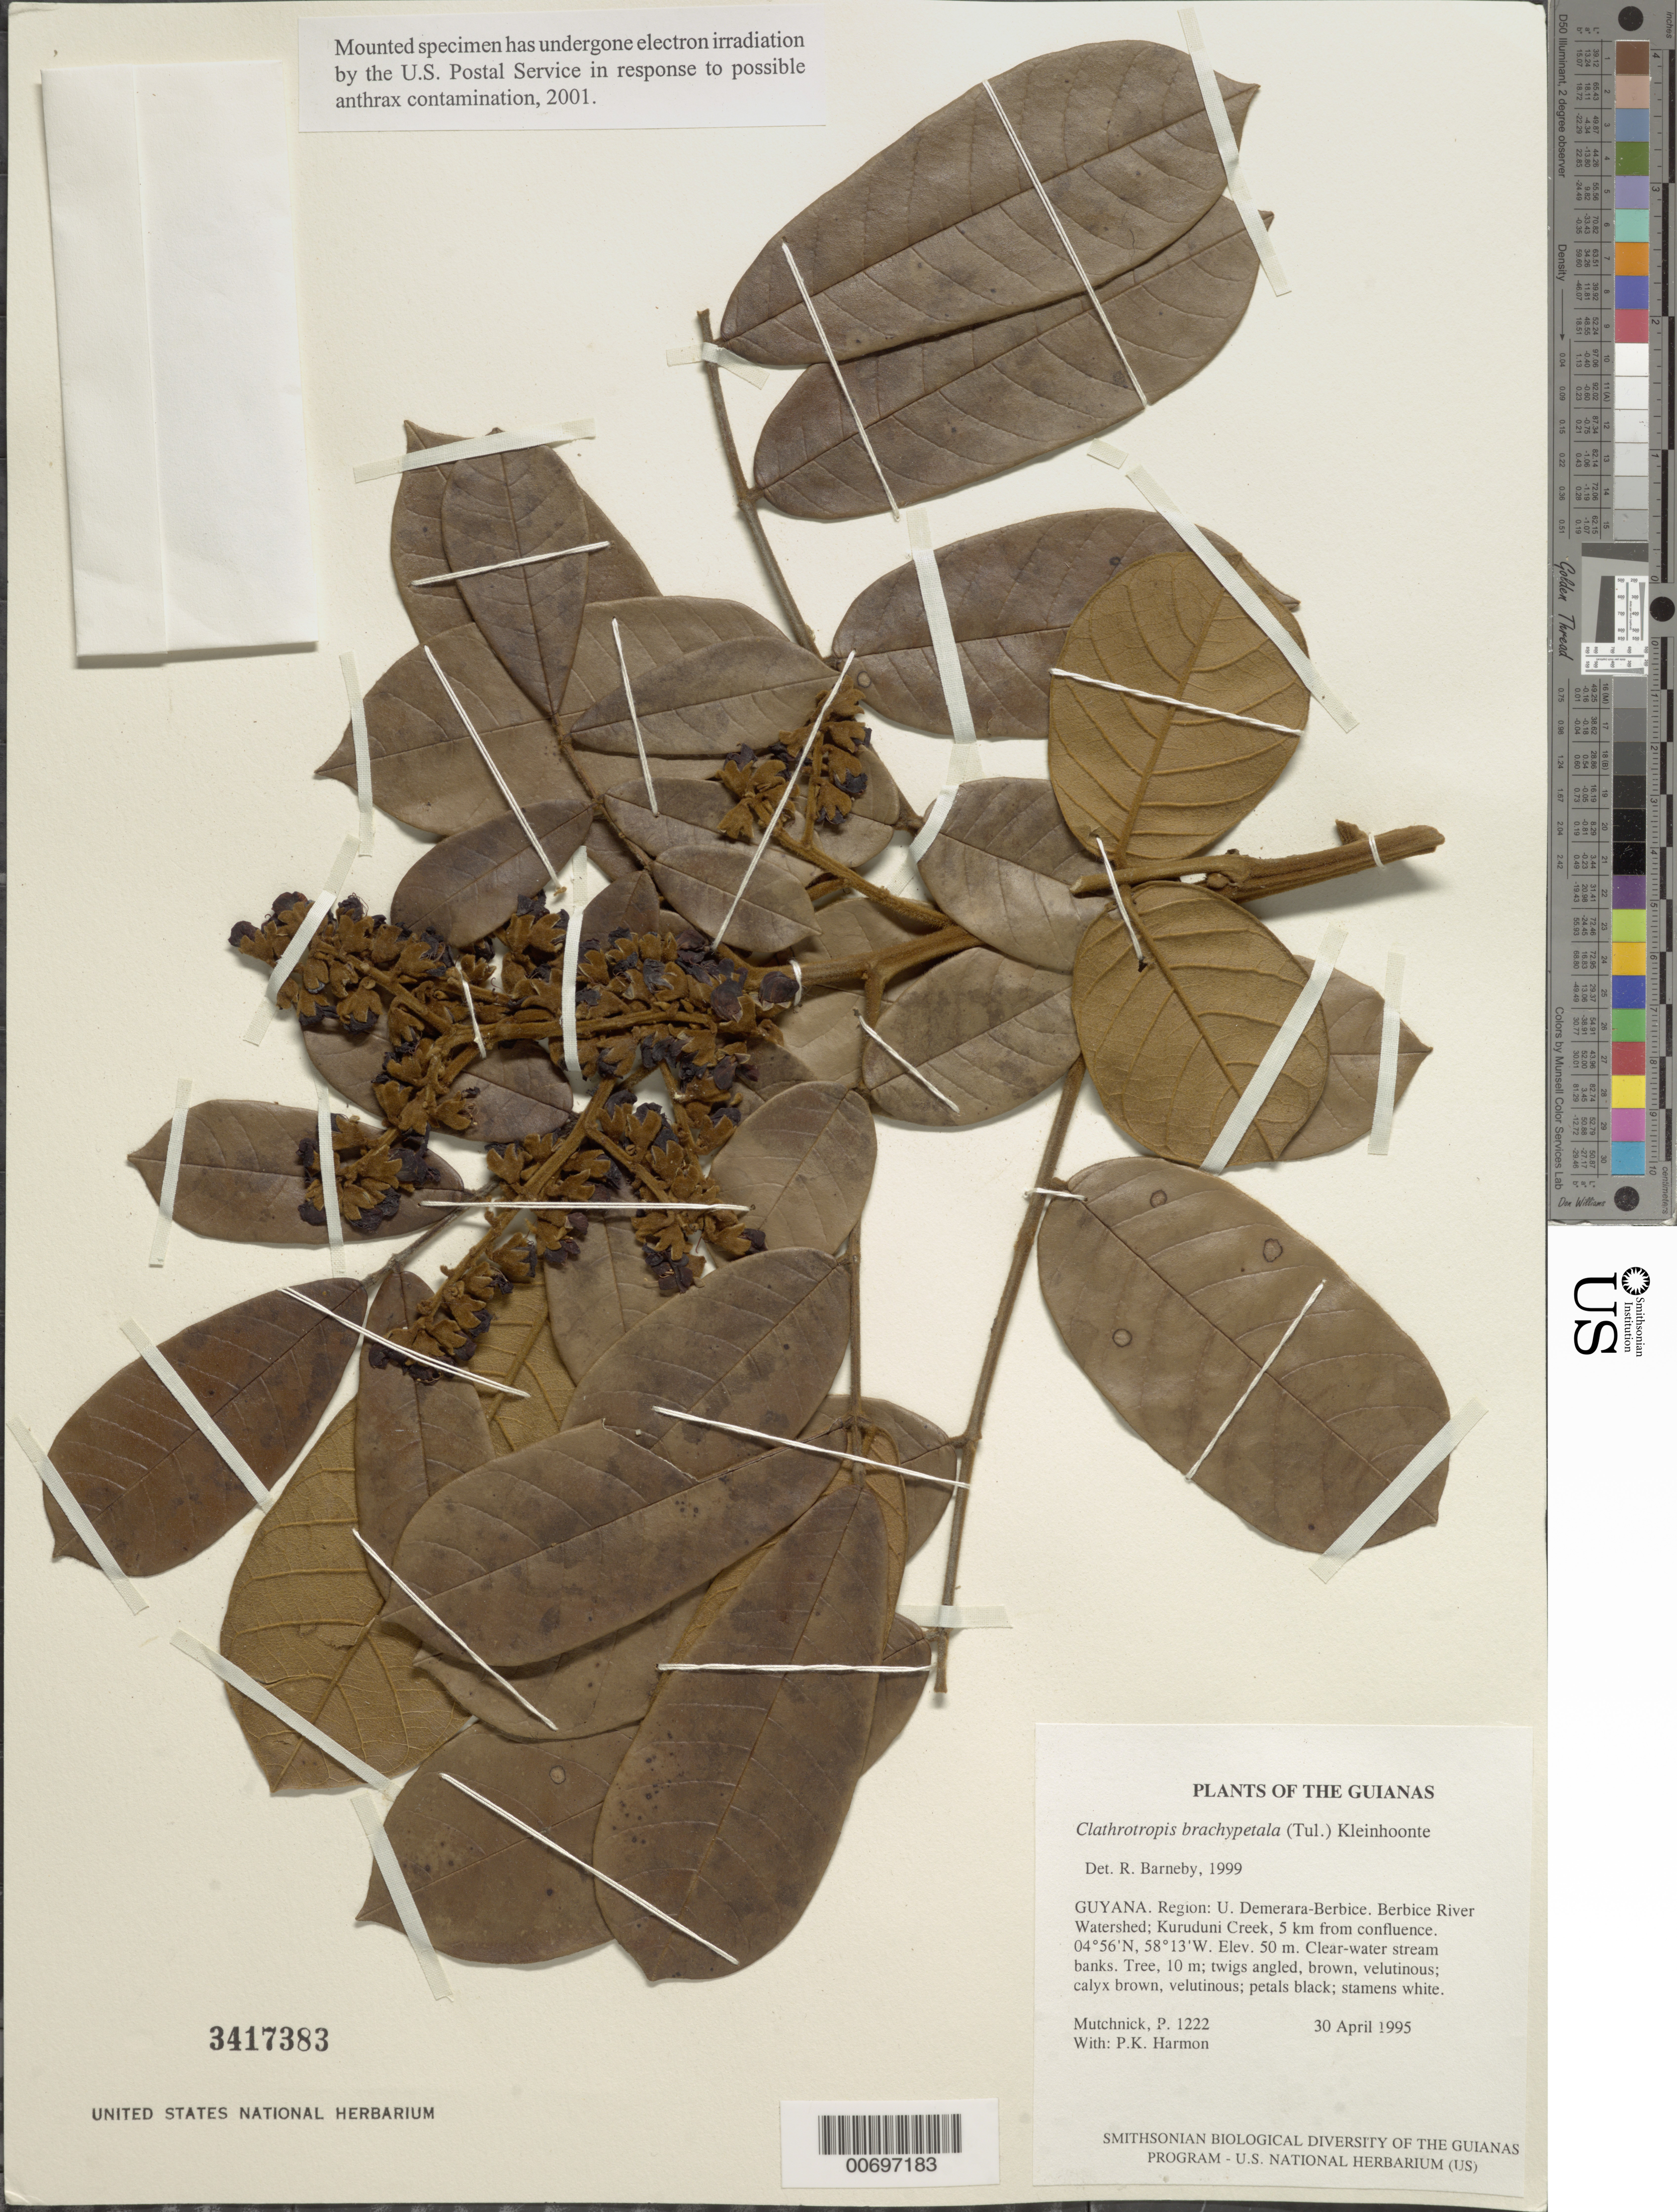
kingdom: Plantae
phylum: Tracheophyta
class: Magnoliopsida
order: Fabales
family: Fabaceae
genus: Clathrotropis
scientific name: Clathrotropis brachypetala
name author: (Tul.) Kleinh.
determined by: Barneby, Rupert C., (NY)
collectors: P. Mutchnick & P. Harmon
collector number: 1222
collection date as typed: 30 April 1995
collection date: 1995-04-30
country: Guyana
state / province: U. Demerara-Berbice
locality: Berbice River Watershed; Kuruduni Creek, 5 km from confluence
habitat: Clear-water stream banks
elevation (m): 50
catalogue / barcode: US 3417383